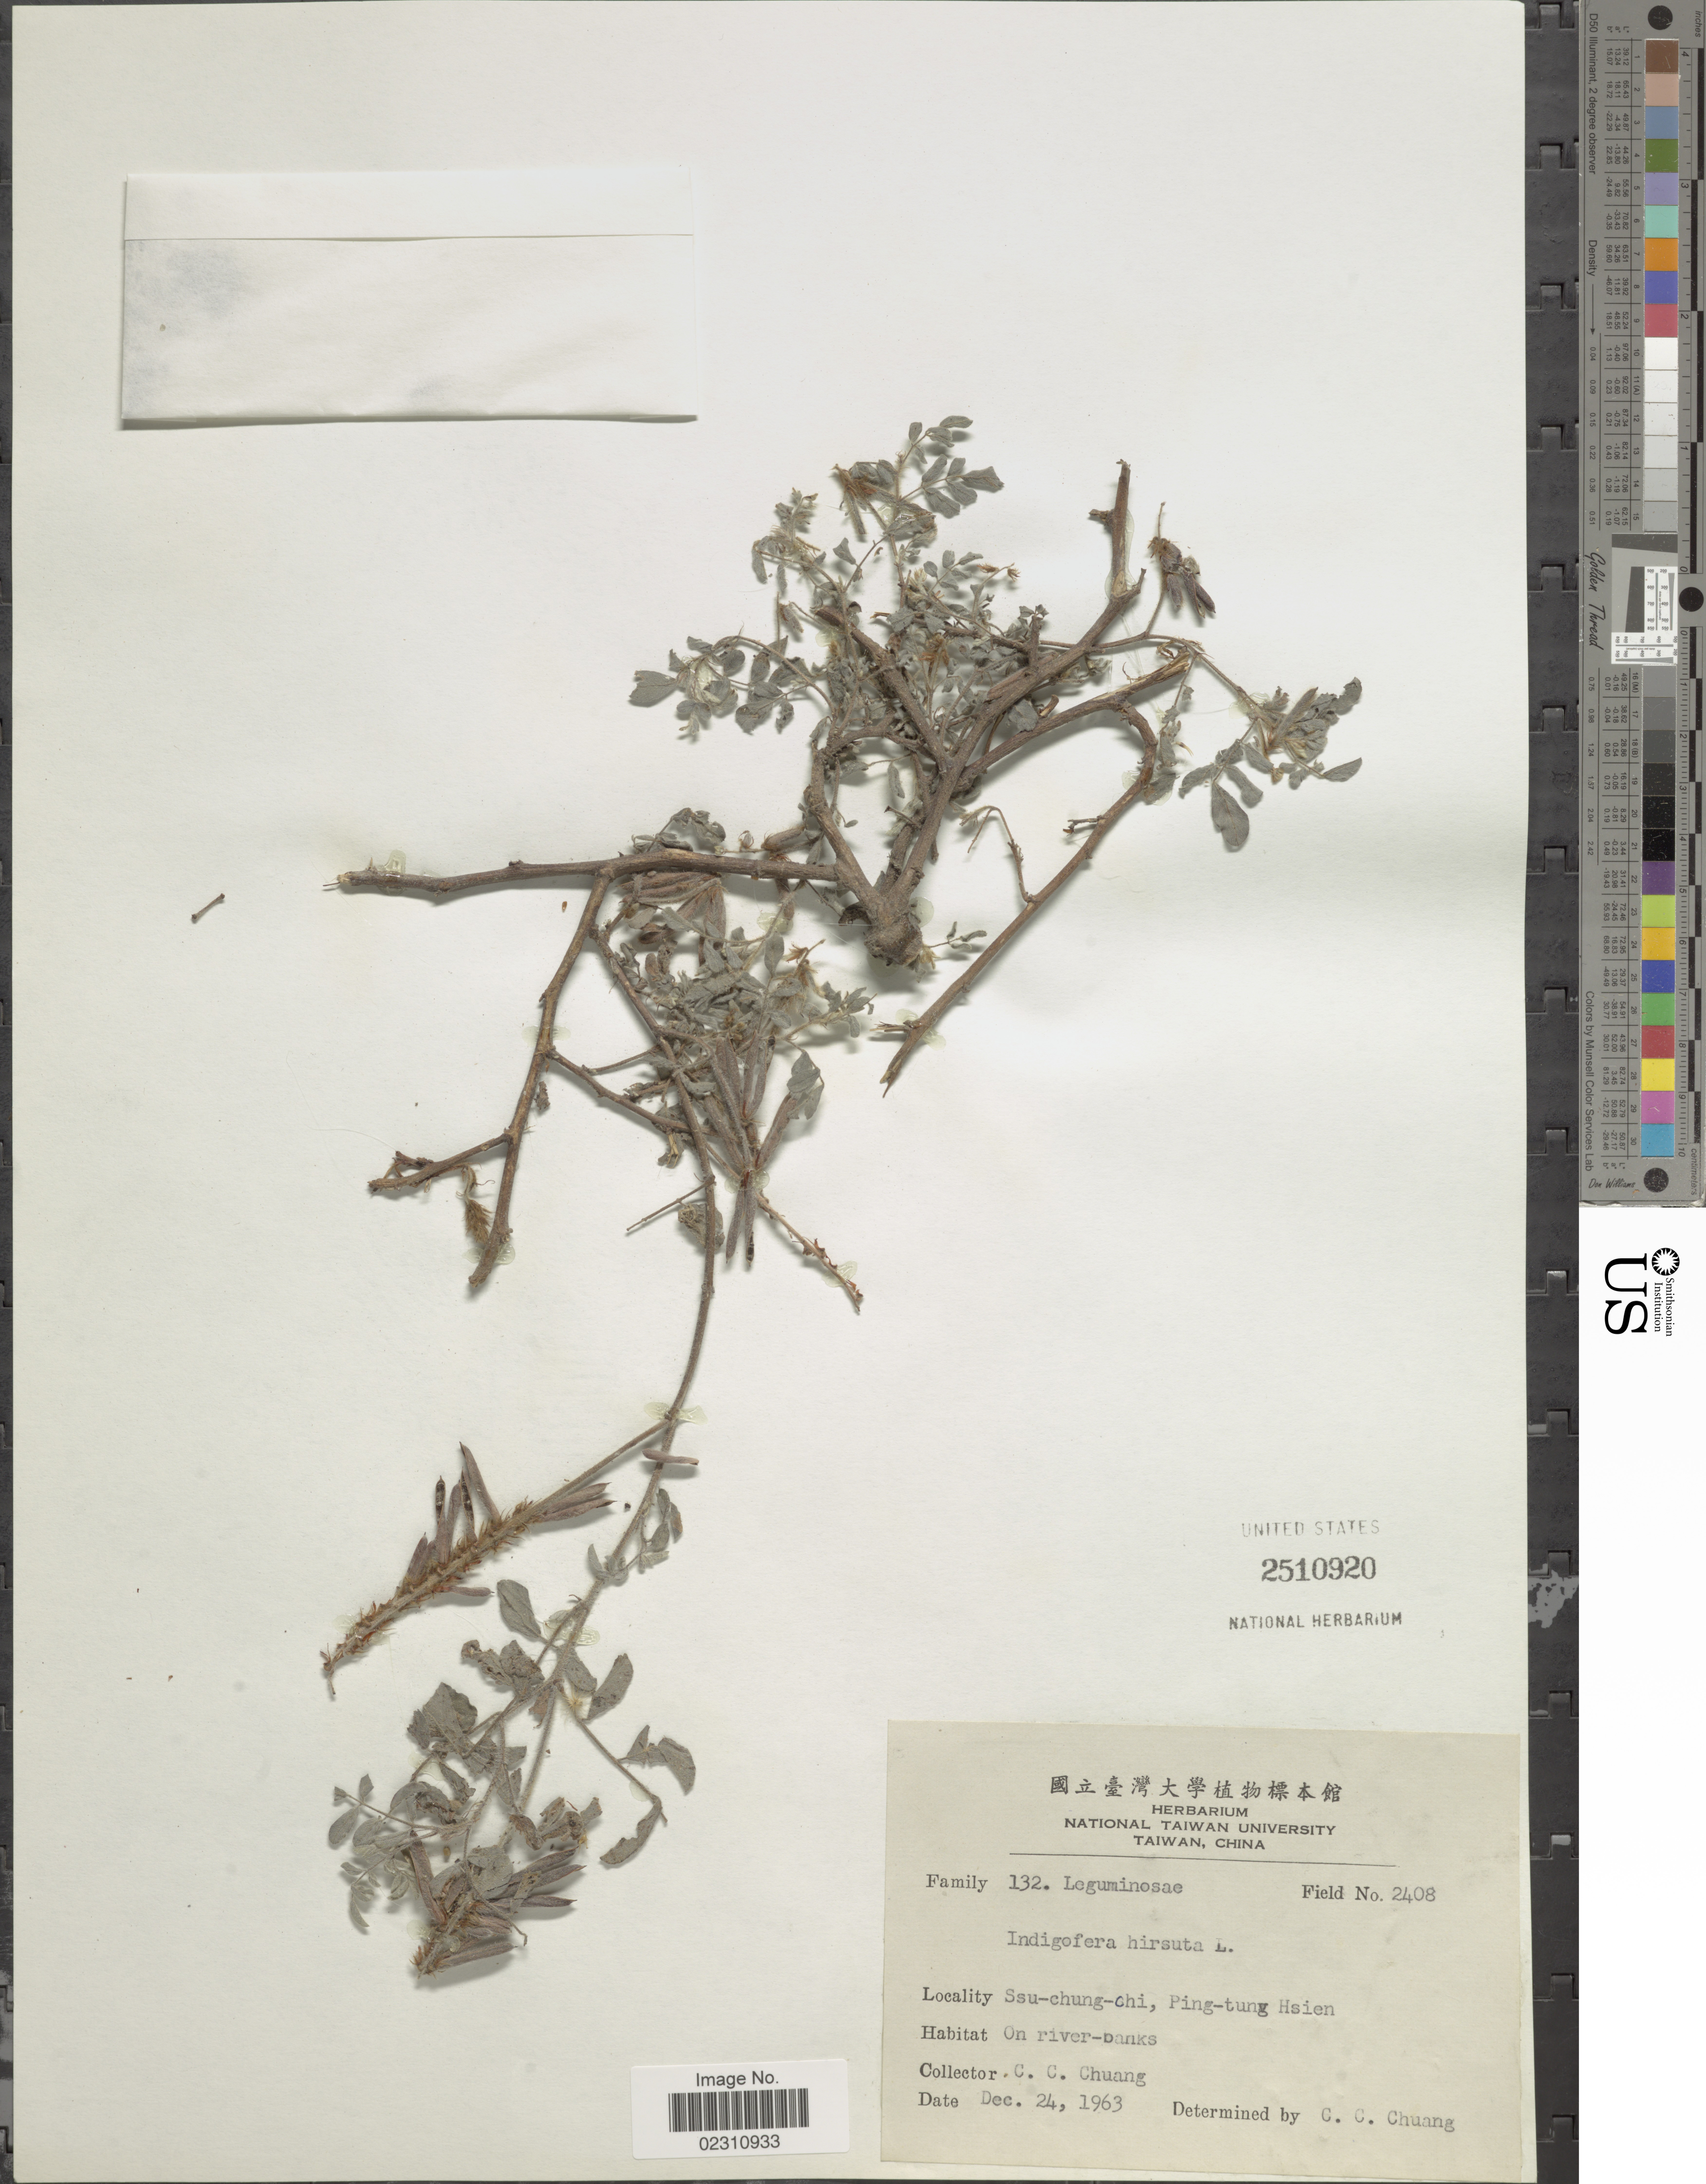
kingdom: Plantae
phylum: Tracheophyta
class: Magnoliopsida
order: Fabales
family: Fabaceae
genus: Indigofera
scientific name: Indigofera hirsuta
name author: L.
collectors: C. C. Chuang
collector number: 132/2408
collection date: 1963-12-24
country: Taiwan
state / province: Pingtung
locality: Ssu-chung-chi, Ping-tung Hsien.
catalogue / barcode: US 2510920